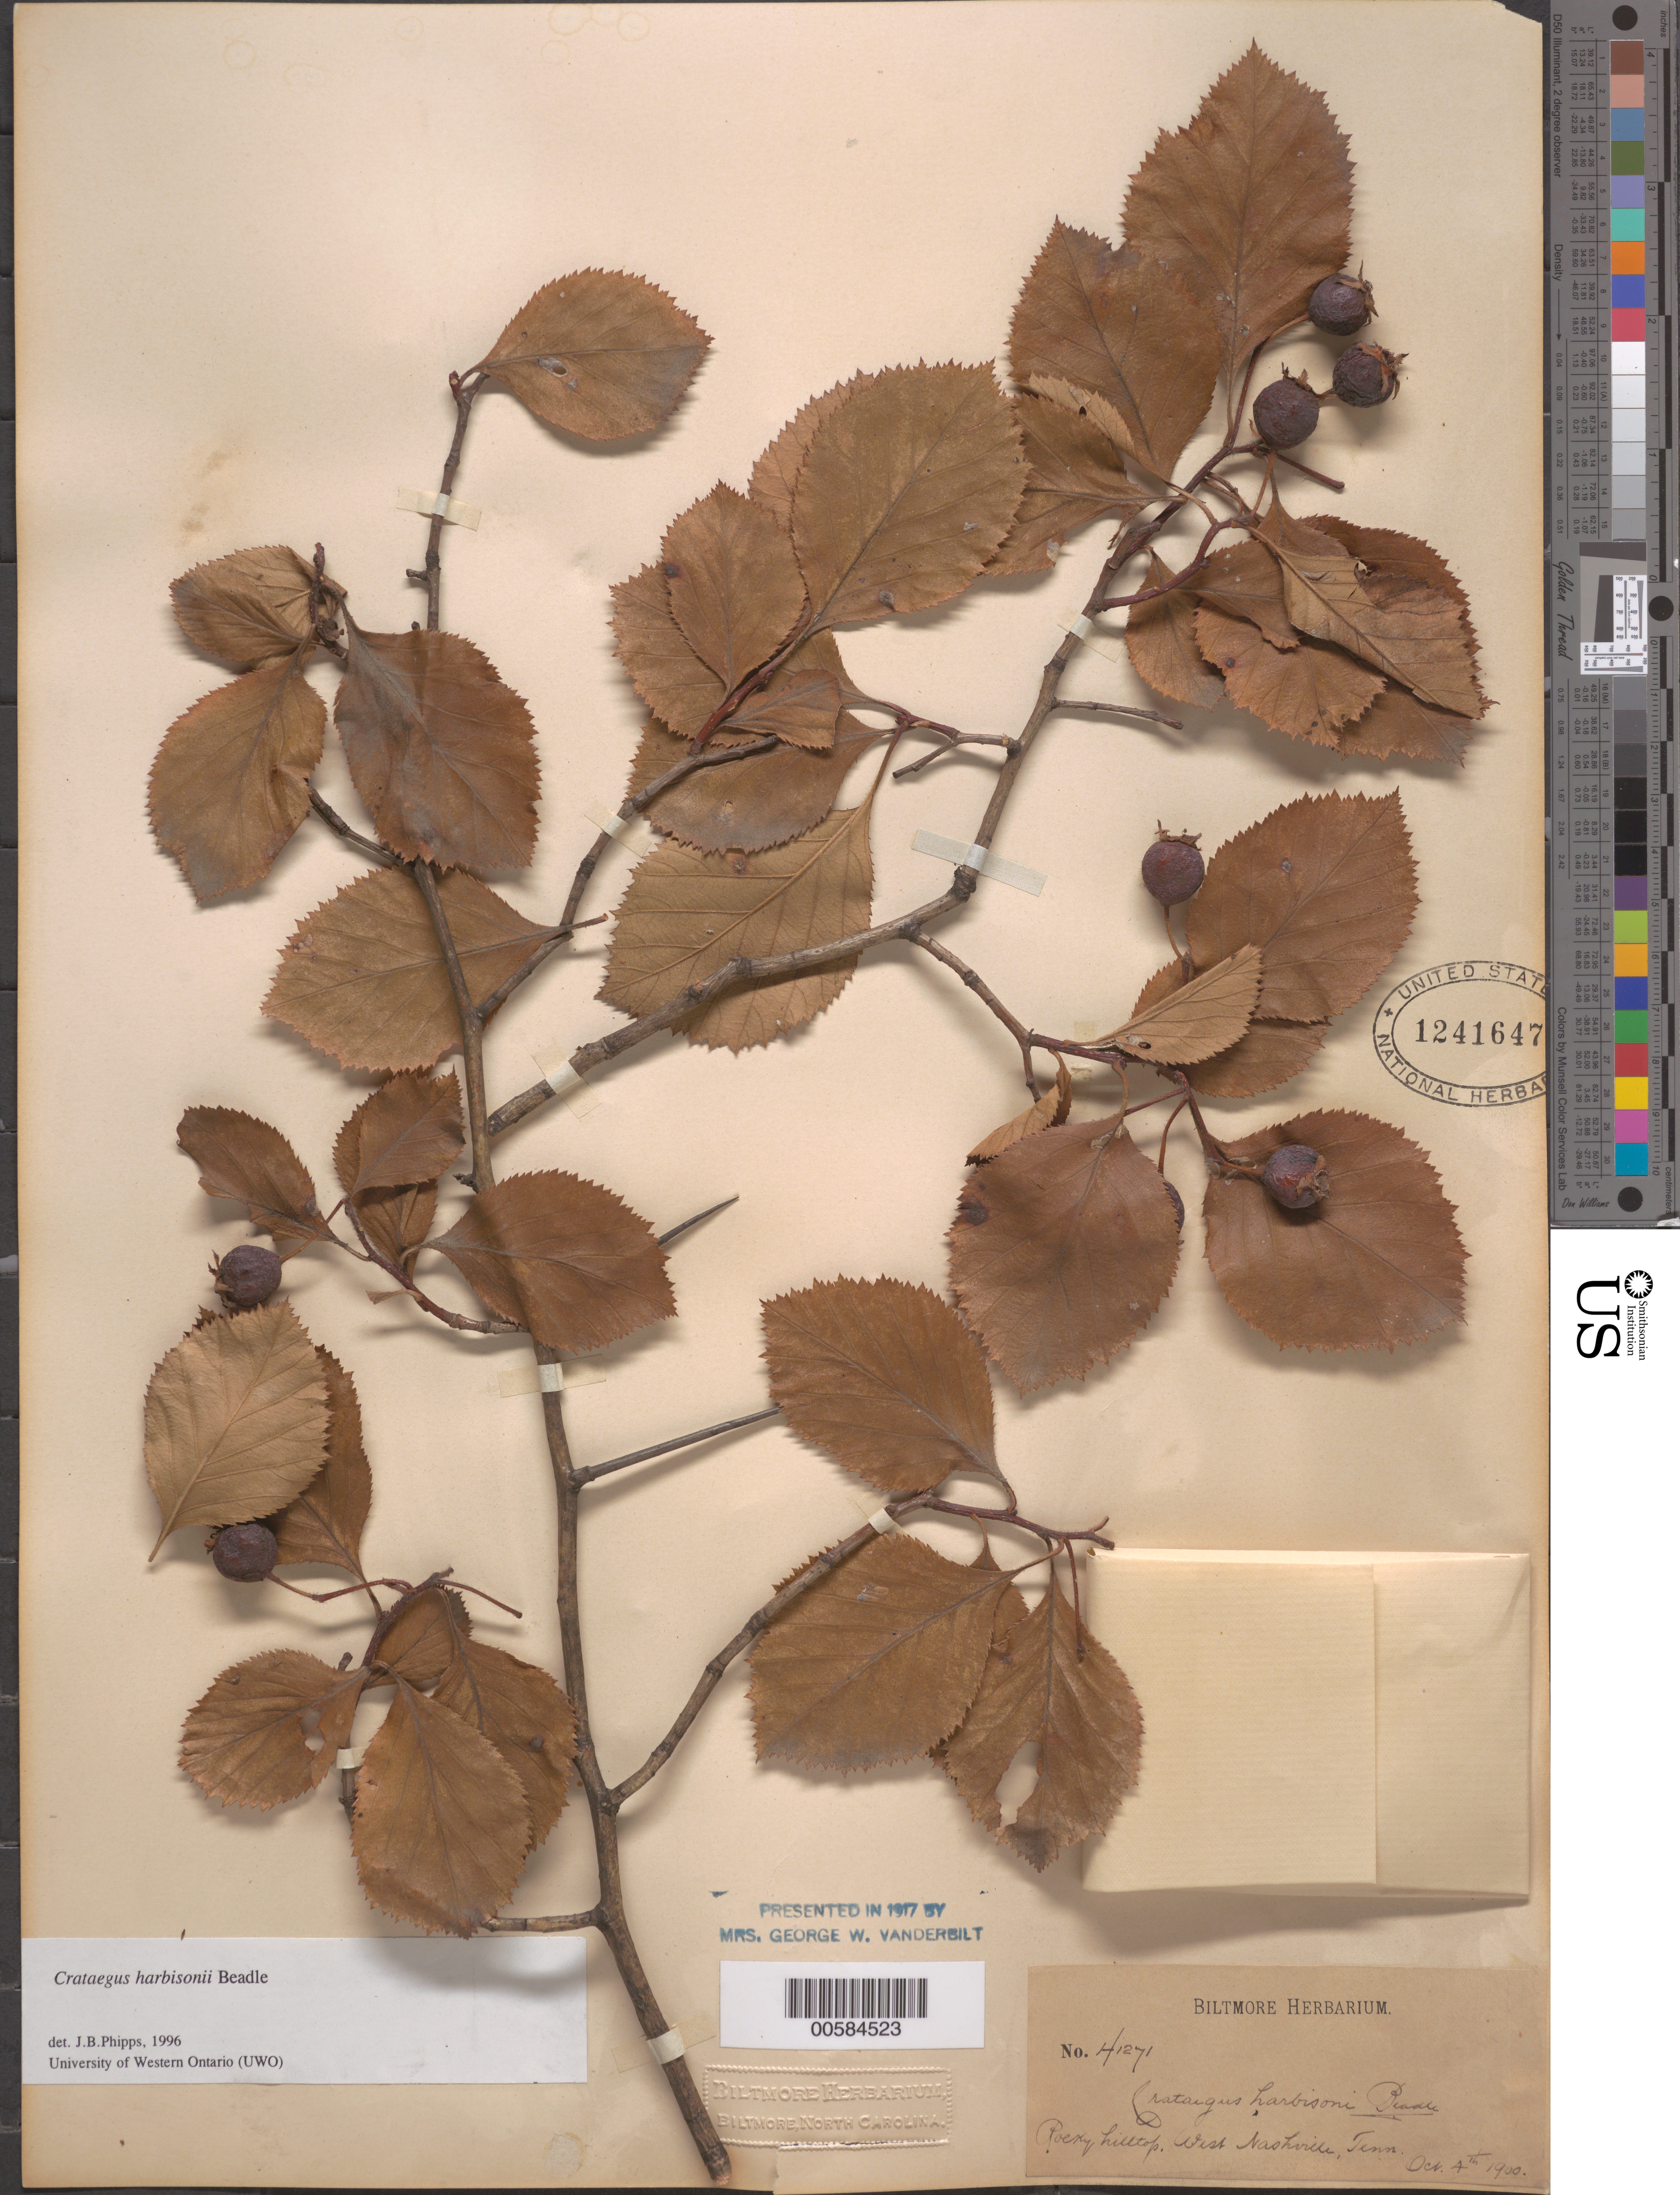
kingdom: Plantae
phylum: Tracheophyta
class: Magnoliopsida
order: Rosales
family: Rosaceae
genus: Crataegus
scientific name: Crataegus harbisoni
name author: Beadle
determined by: Phipps, James B., (UWO), University of Western Ontario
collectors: ex herb. Biltmore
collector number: H1271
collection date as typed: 04 Oct 1900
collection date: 1900-10-04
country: United States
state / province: Tennessee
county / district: Davidson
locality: West Nashville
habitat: Rocky hilltop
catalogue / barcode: US 1241647